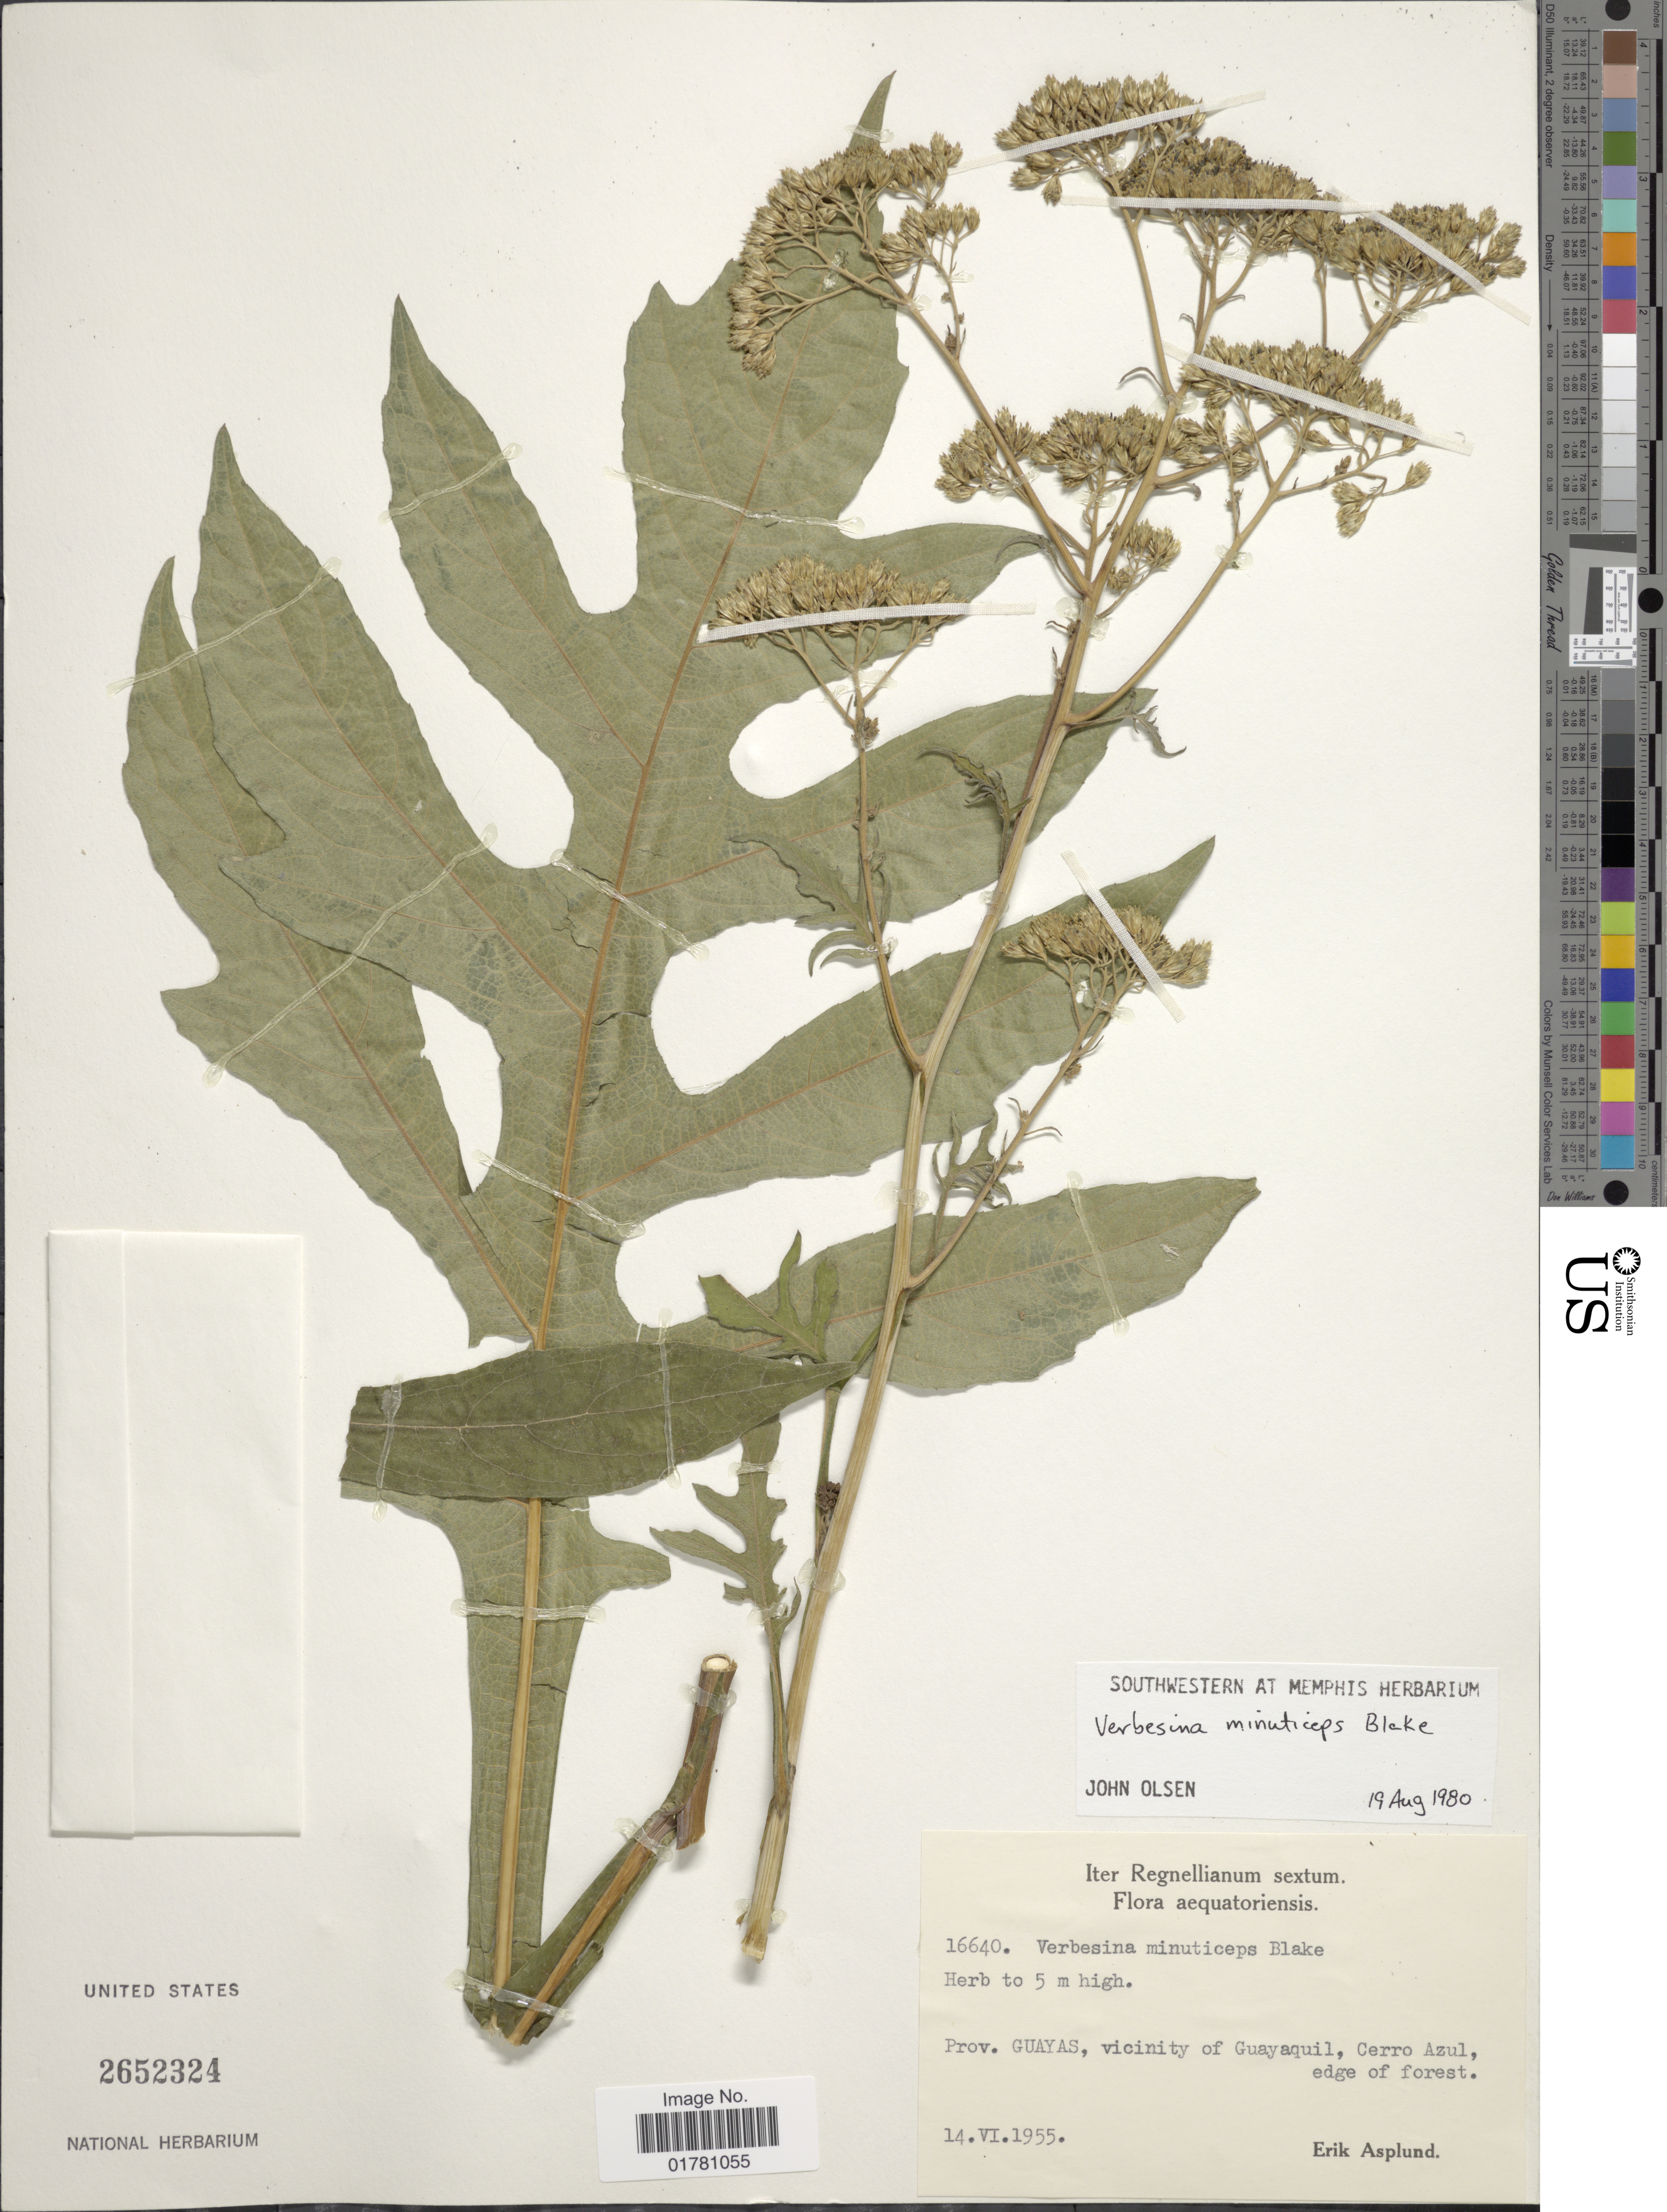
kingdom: Plantae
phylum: Tracheophyta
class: Magnoliopsida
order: Asterales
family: Asteraceae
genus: Verbesina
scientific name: Verbesina minuticeps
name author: S.F. Blake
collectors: E. Asplund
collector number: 16640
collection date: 1955-06-14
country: Ecuador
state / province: Guayas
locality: Vicinity of Guayaquil, Cerro Azul, edge of forest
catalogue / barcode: US 2652324